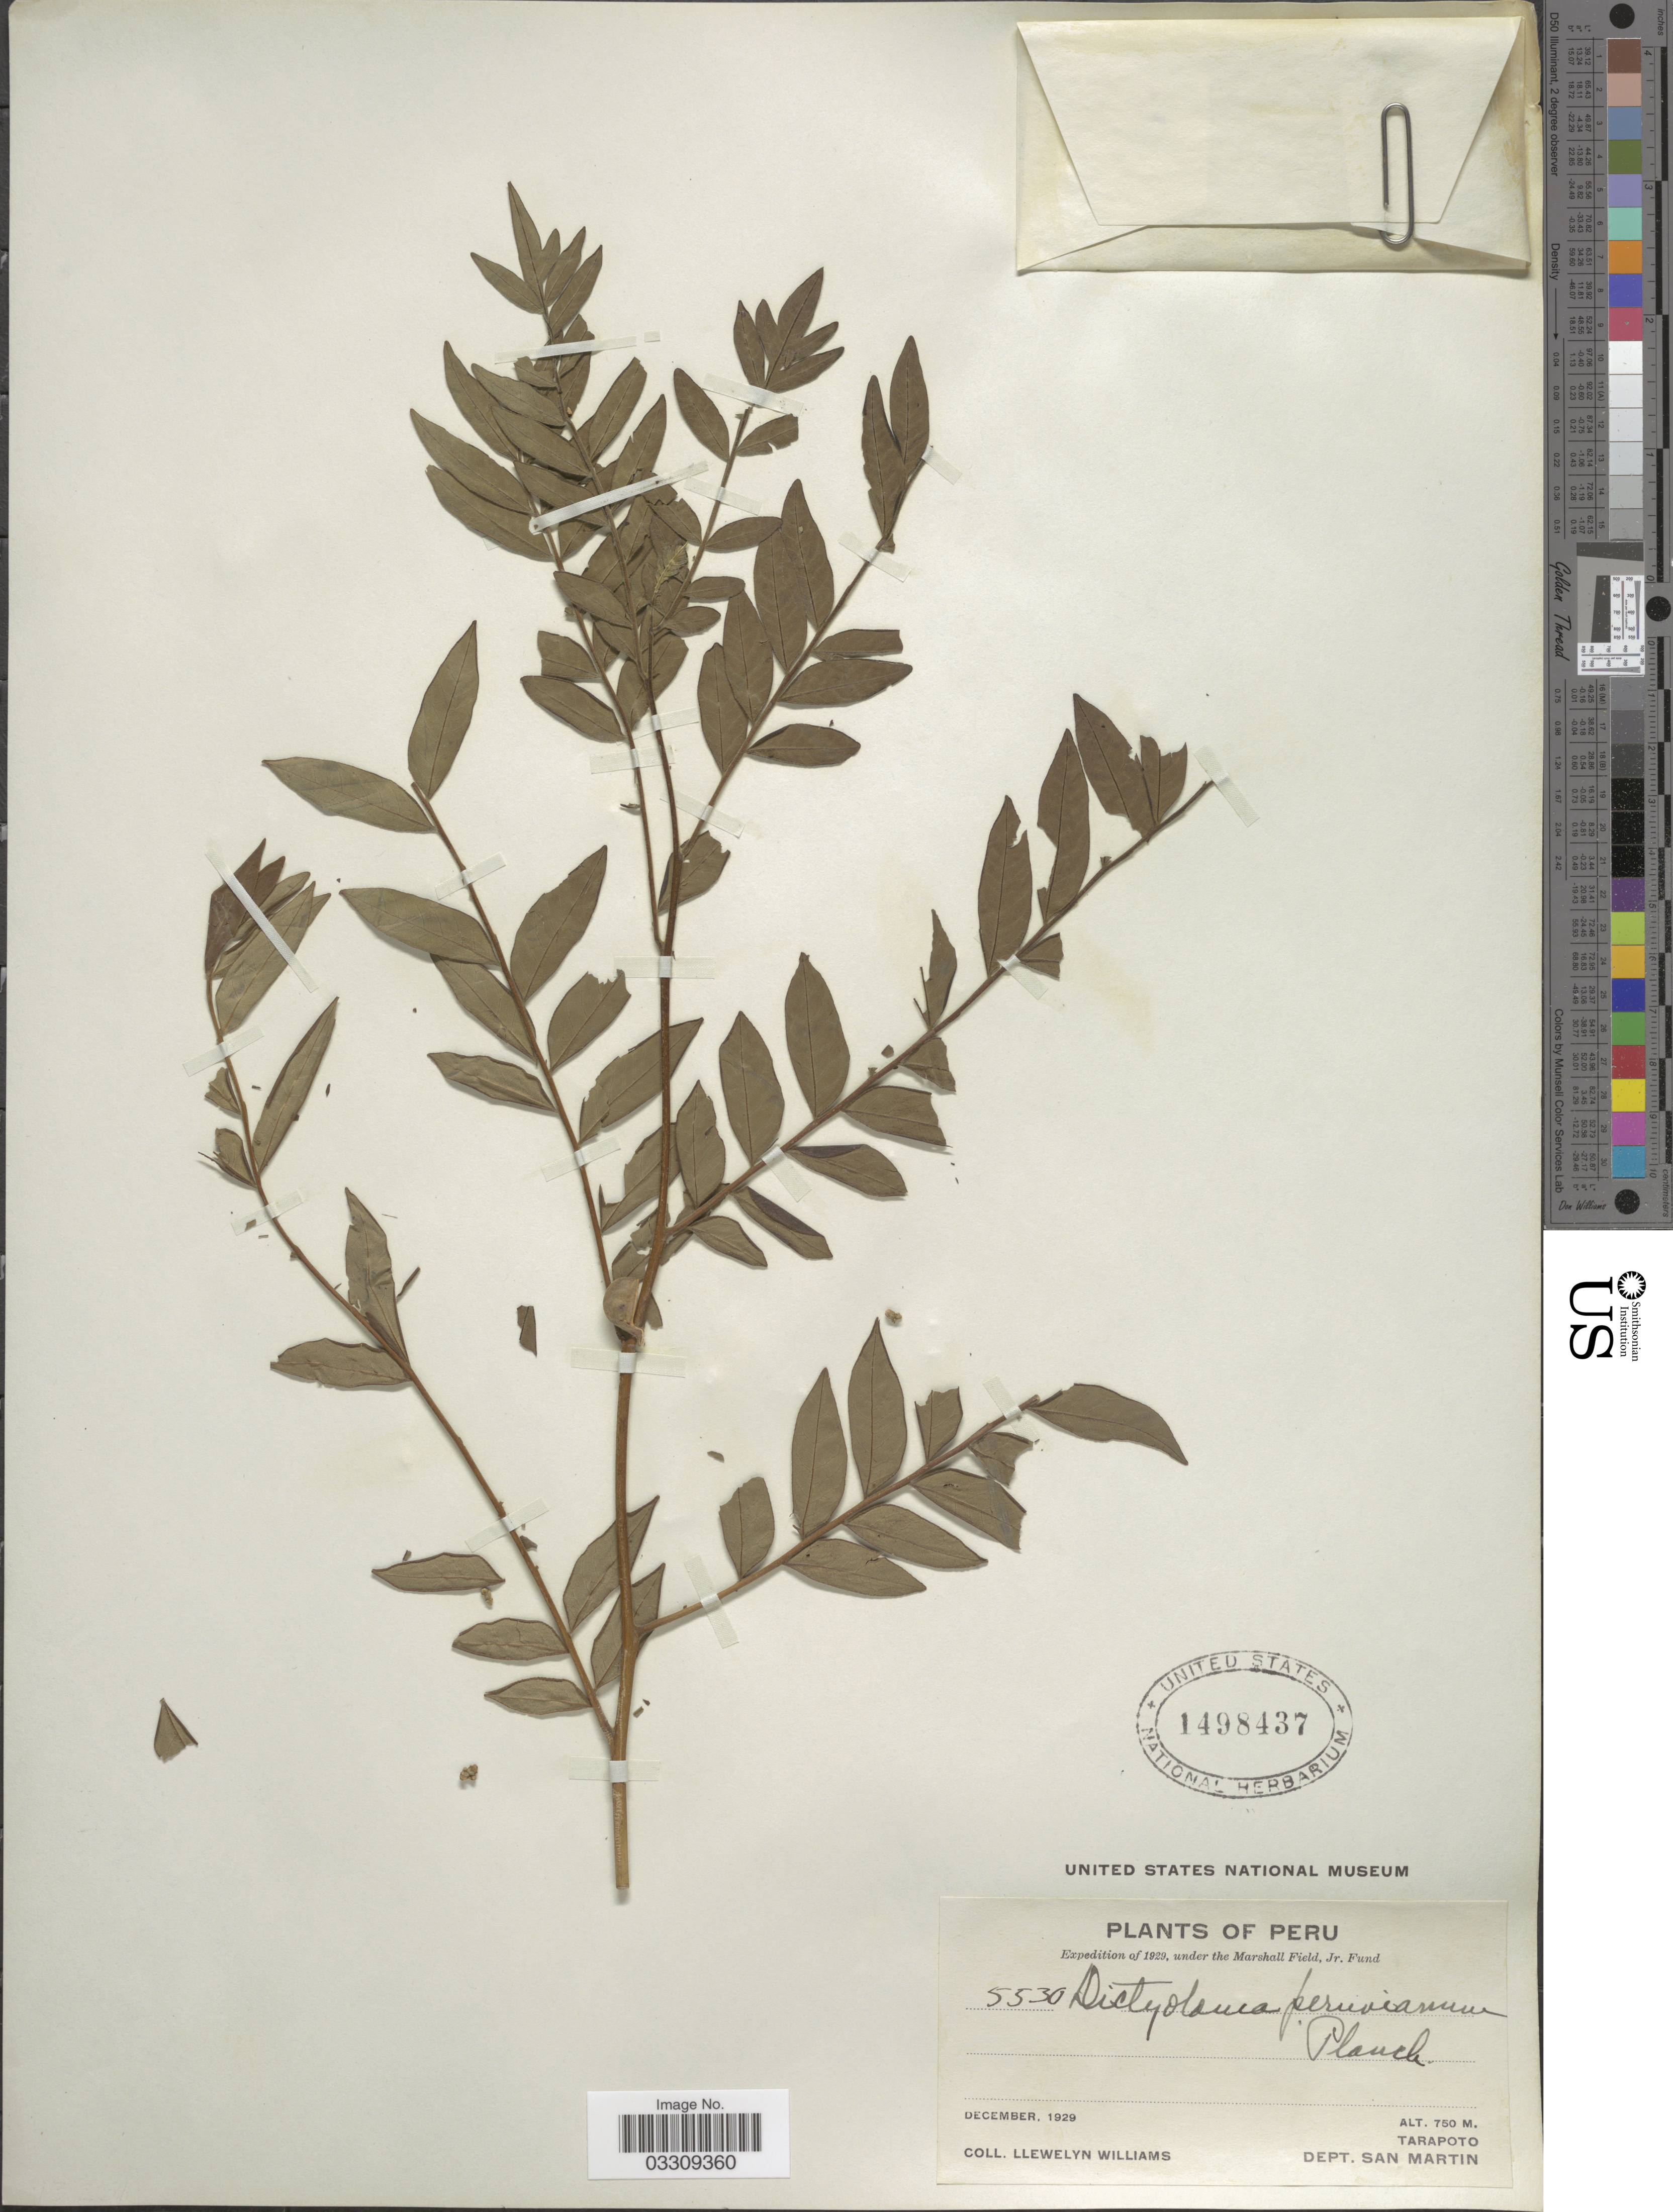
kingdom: Plantae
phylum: Tracheophyta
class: Magnoliopsida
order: Sapindales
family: Rutaceae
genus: Dictyoloma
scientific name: Dictyoloma peruvianum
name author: Planch.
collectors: Ll. Williams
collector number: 5530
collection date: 1929-12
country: Peru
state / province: San Martín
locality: Tarapoto. Dept. San Martin.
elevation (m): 750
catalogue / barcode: US 1498437